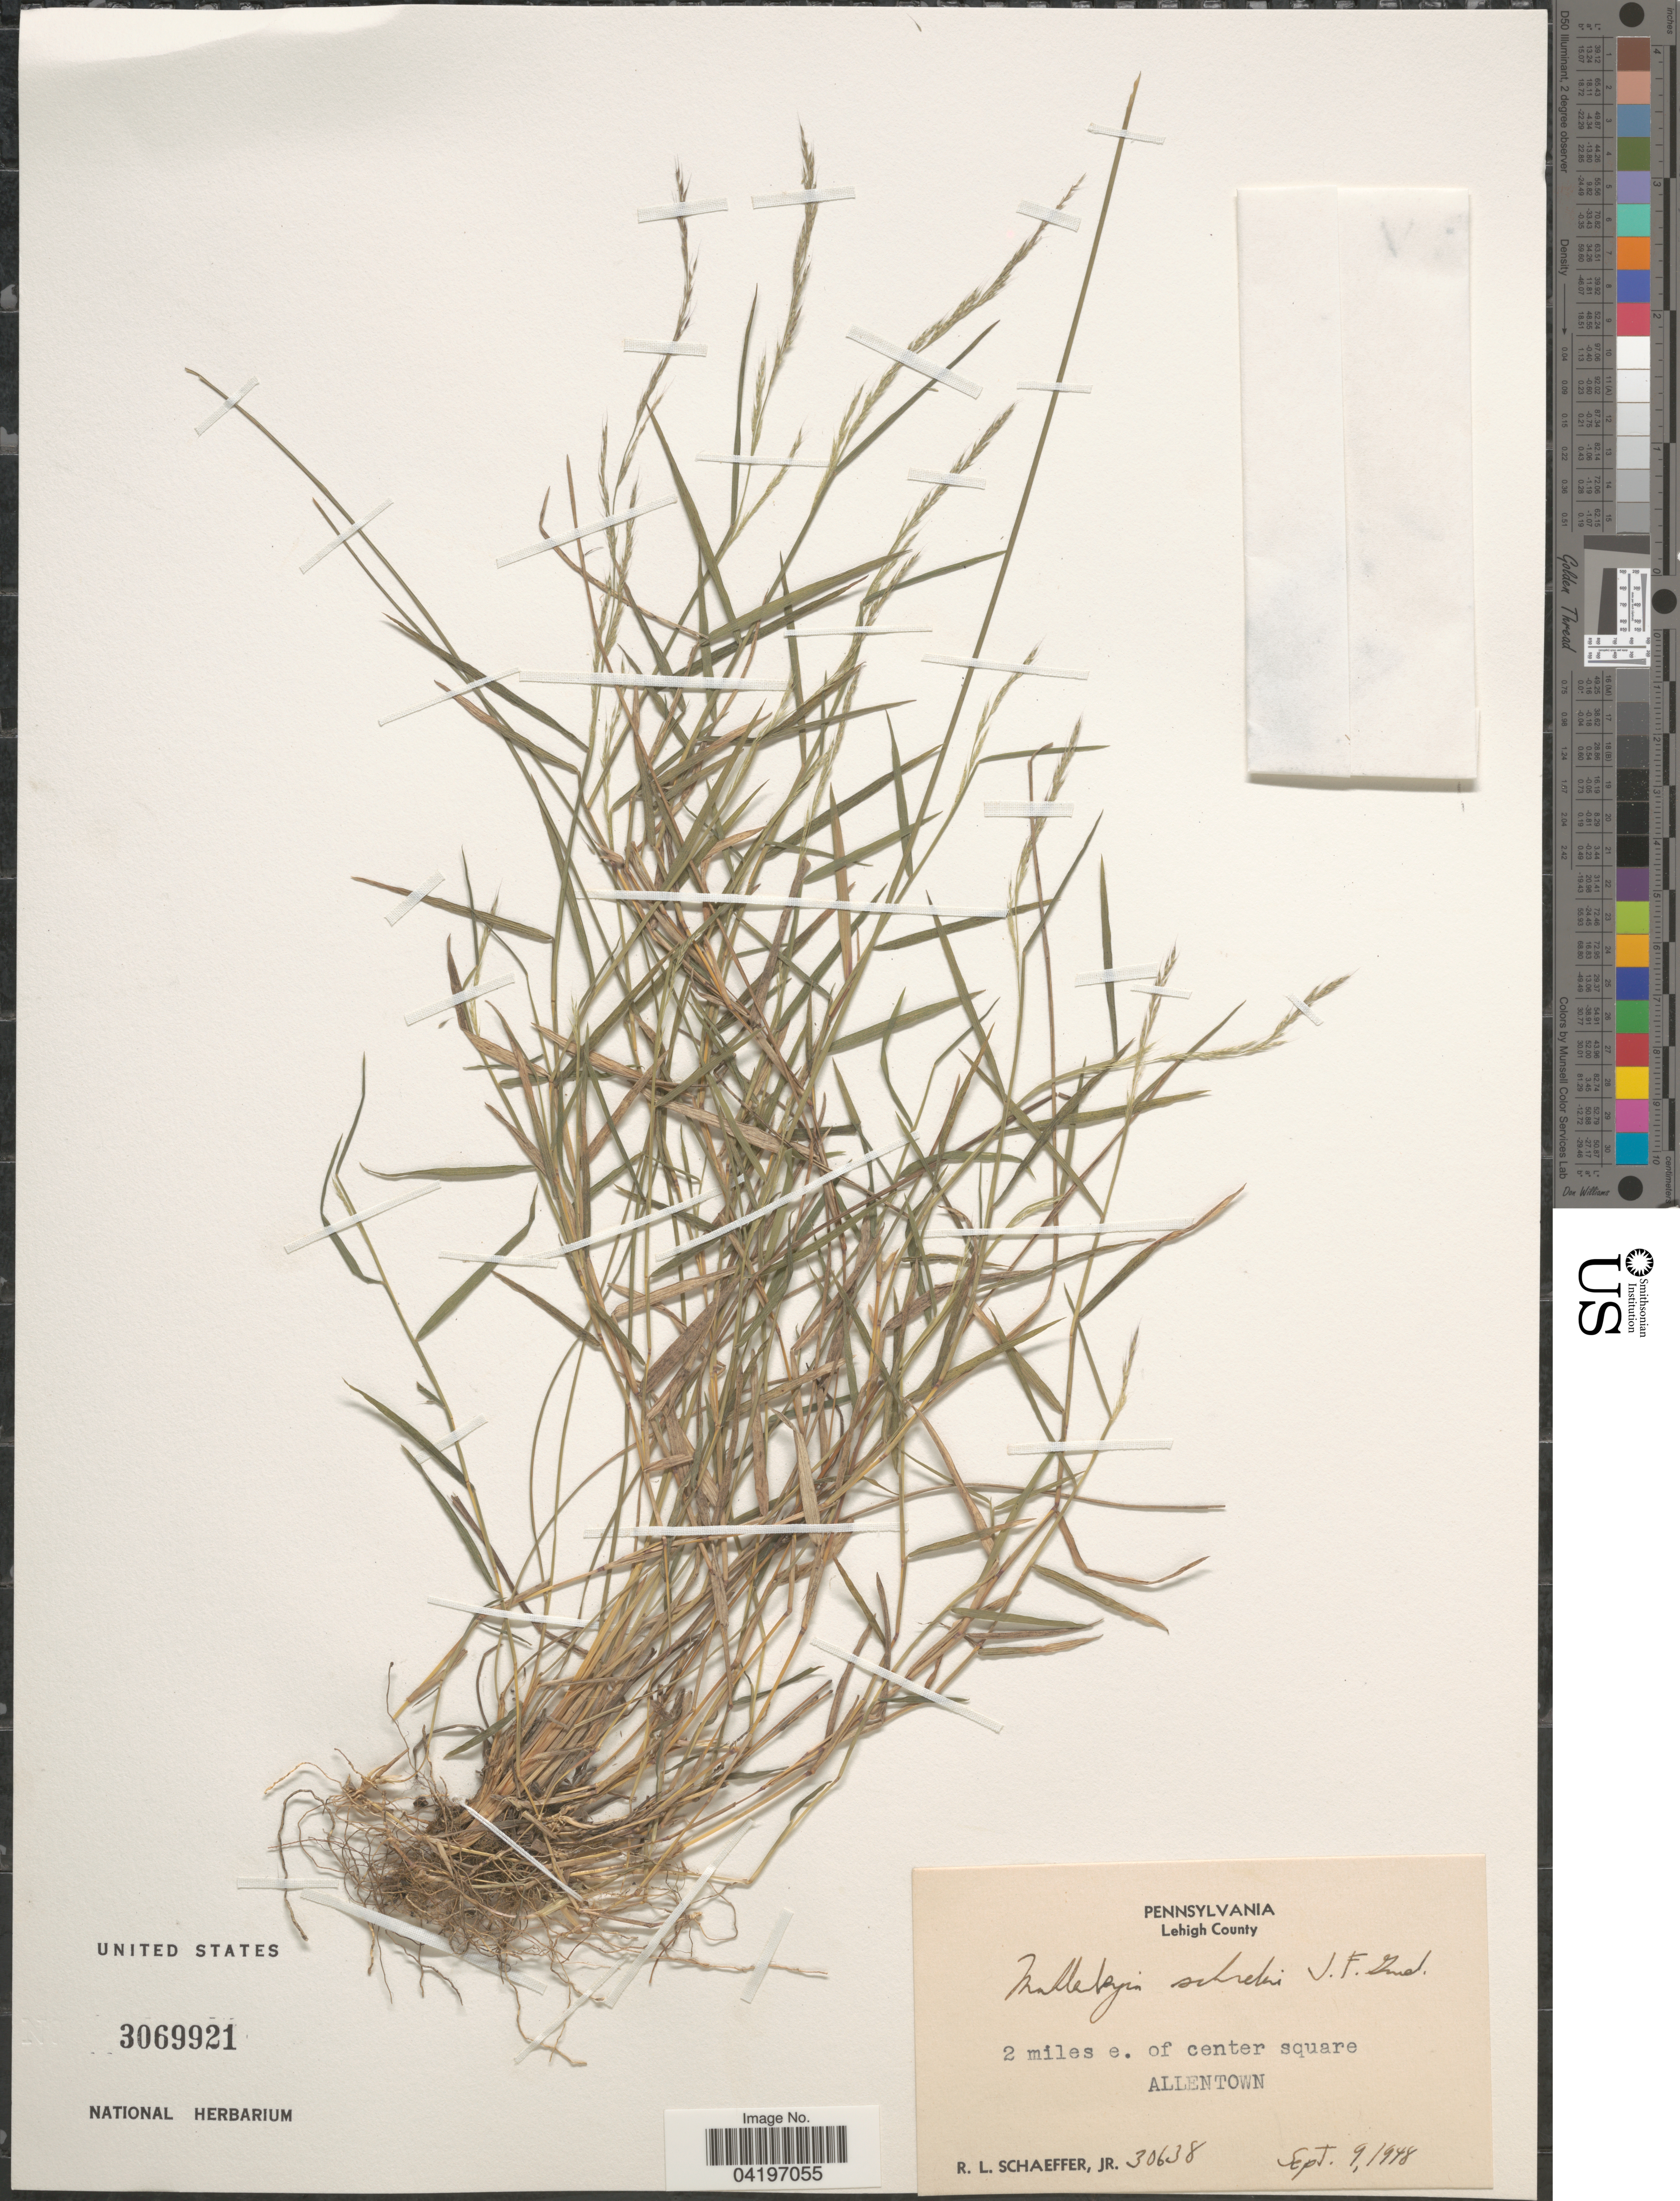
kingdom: Plantae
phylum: Tracheophyta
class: Liliopsida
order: Poales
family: Poaceae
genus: Muhlenbergia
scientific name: Muhlenbergia schreberi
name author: J.F. Gmel.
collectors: R. L. Schaeffer Jr.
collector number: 30638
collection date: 1948-09-09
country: United States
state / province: Pennsylvania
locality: Lehigh County. 2 miles e. of center square Allentown.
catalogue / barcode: US 3069921